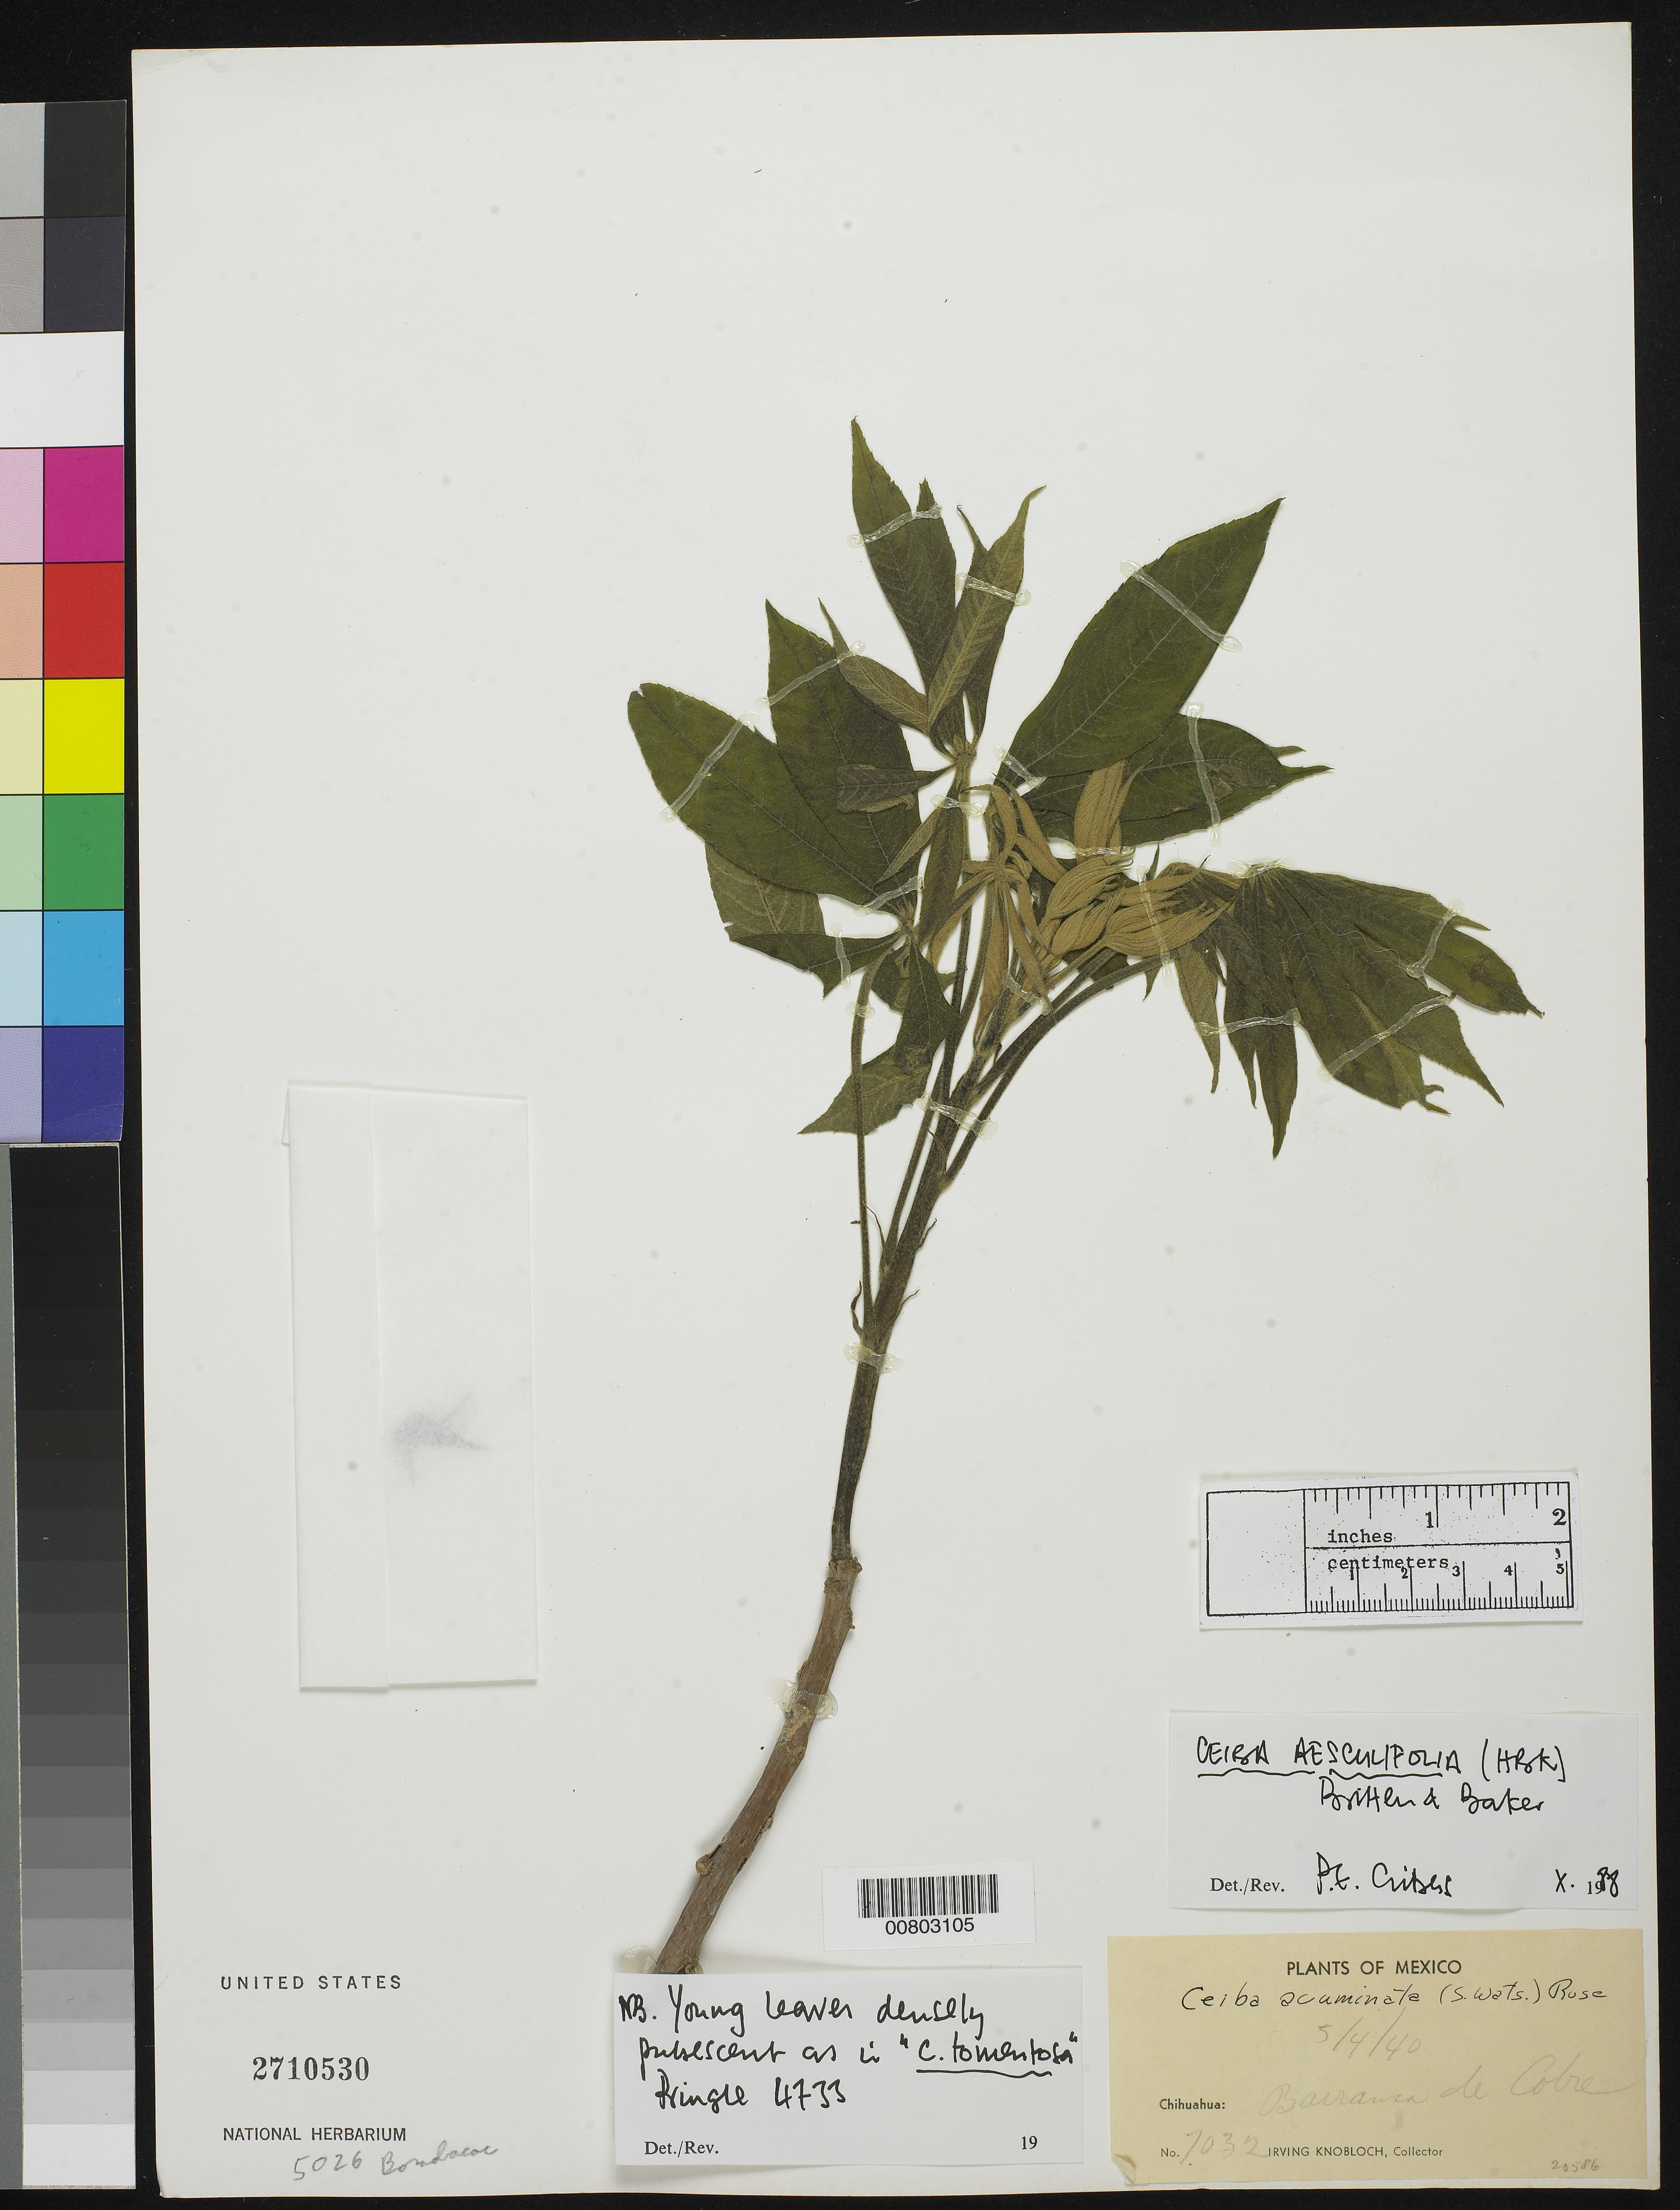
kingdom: Plantae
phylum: Tracheophyta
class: Magnoliopsida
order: Malvales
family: Malvaceae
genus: Ceiba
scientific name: Ceiba aesculifolia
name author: (Kunth) Britten & Baker f.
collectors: I. W. Knobloch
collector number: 7032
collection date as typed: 04 May 1940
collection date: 1940-05-04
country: Mexico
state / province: Chihuahua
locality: Barranca del Cobre.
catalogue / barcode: US 2710530